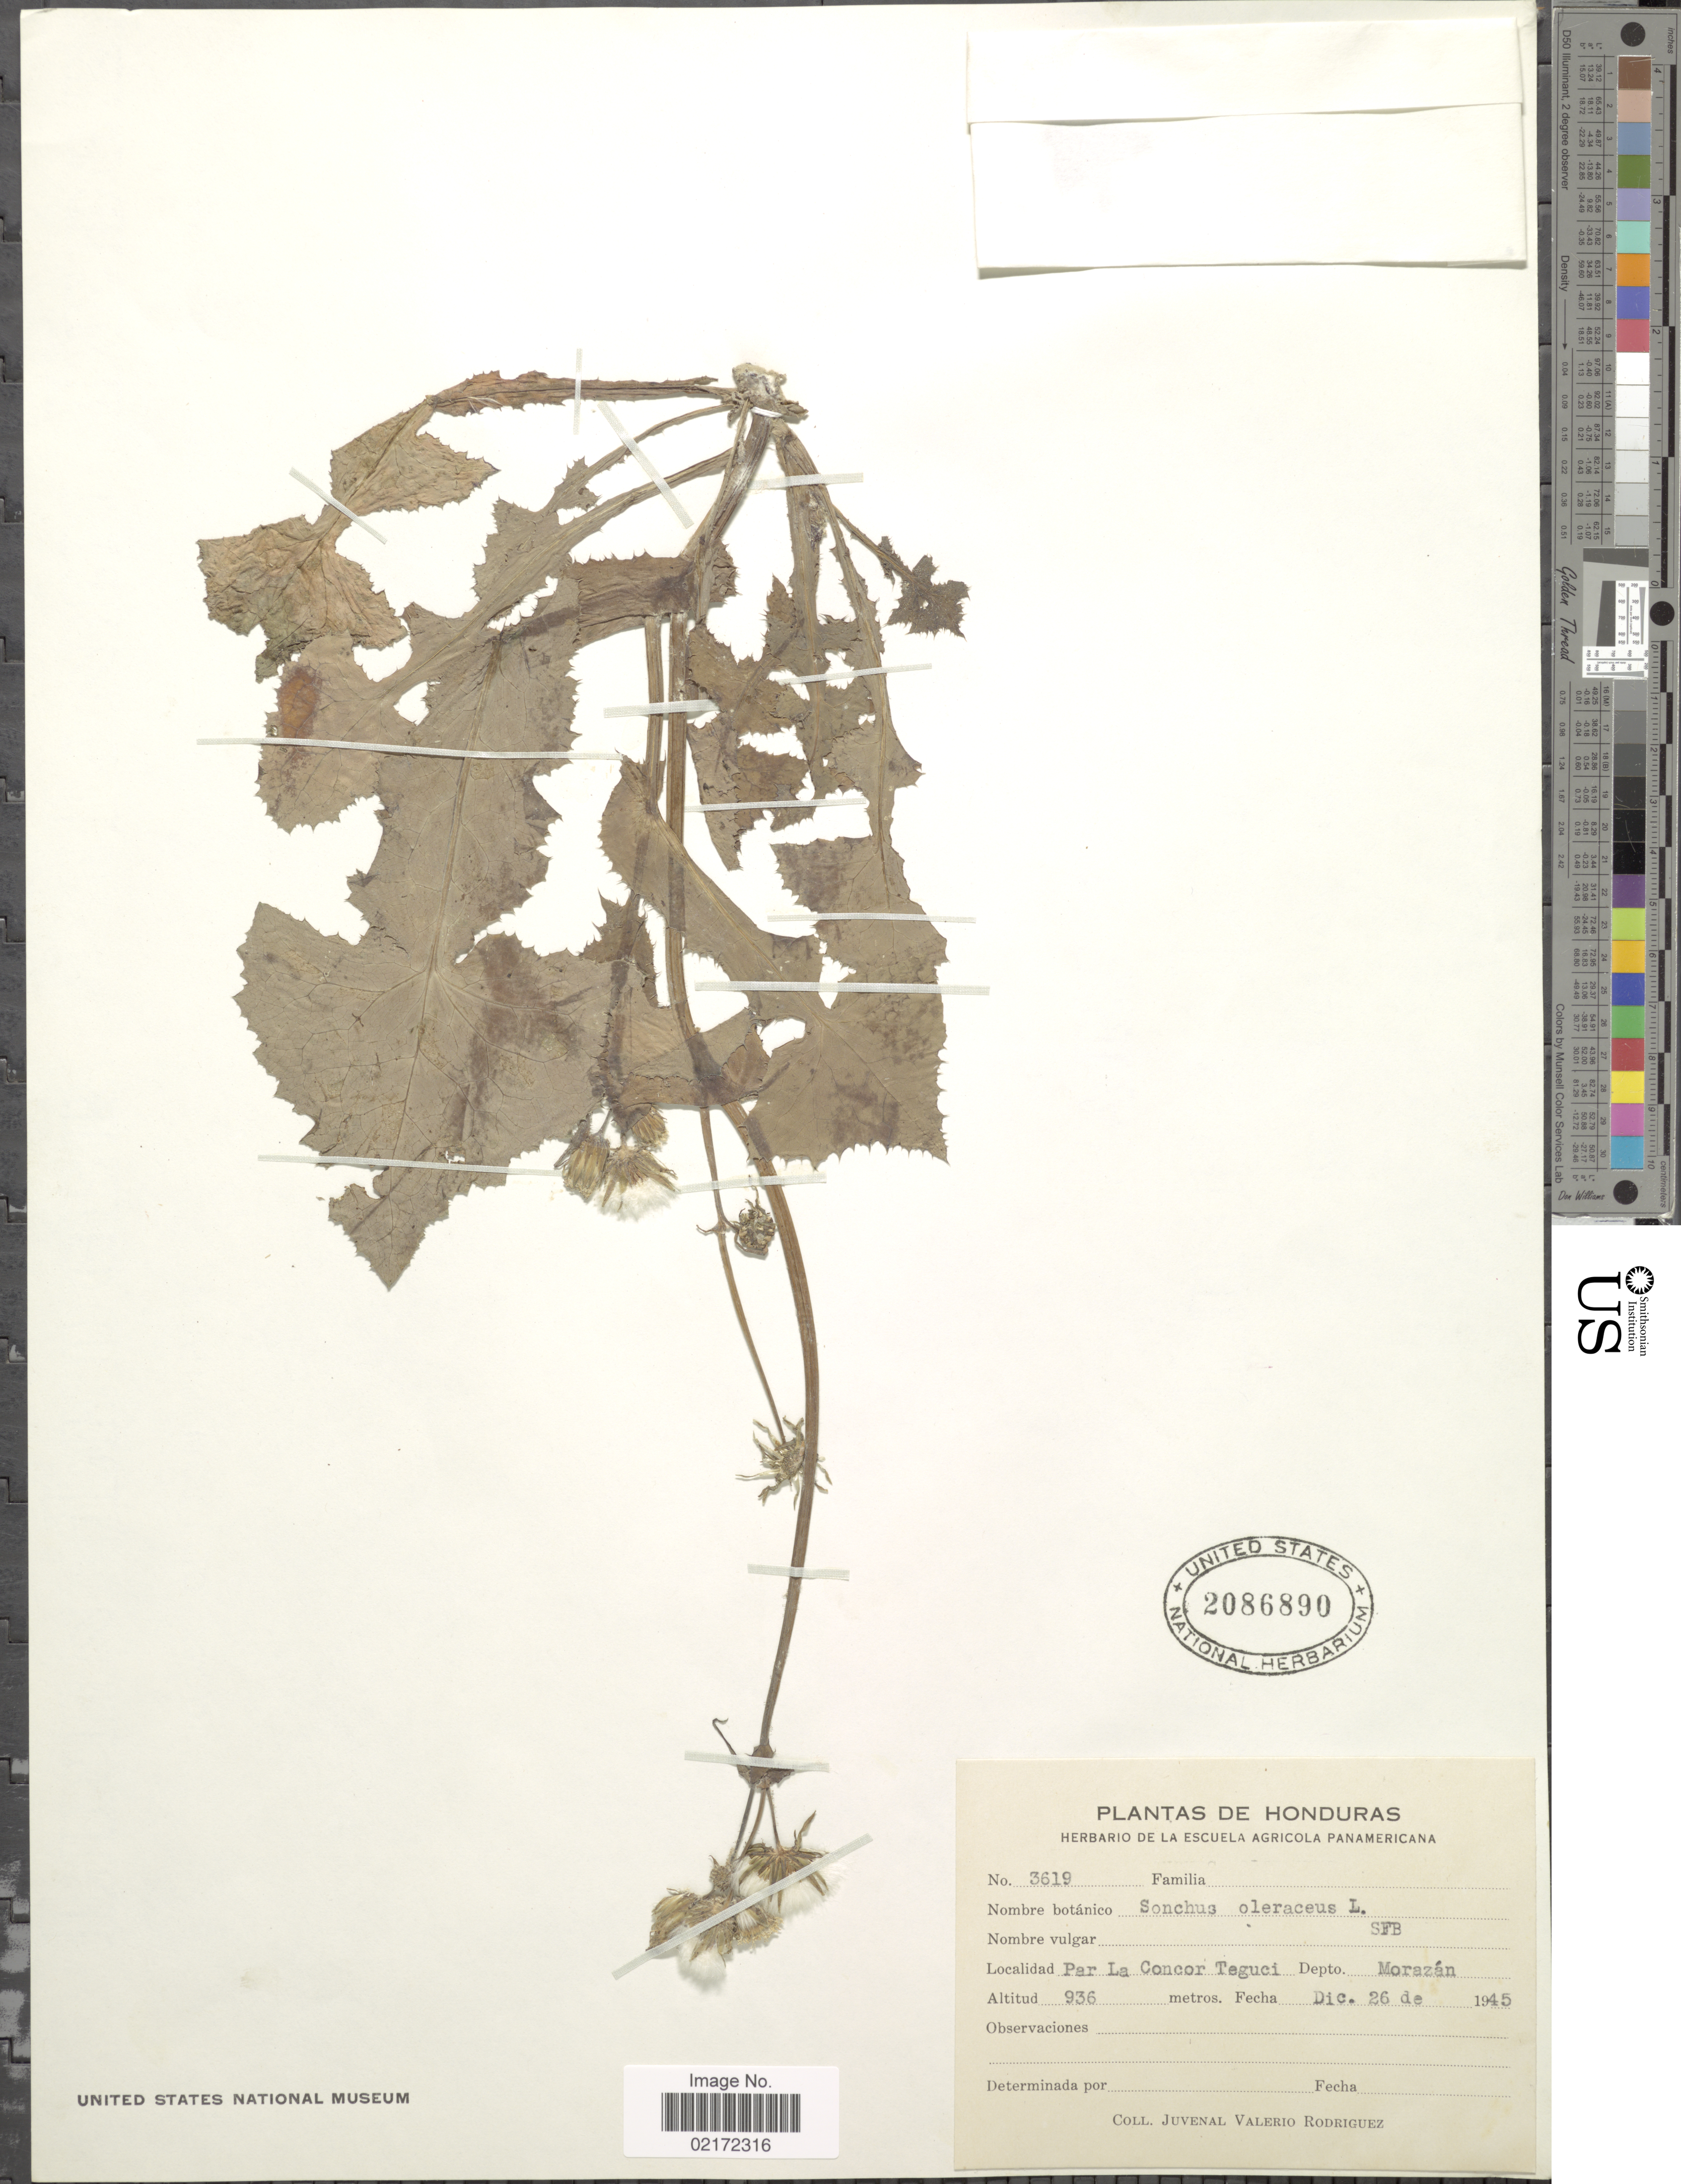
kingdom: Plantae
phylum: Tracheophyta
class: Magnoliopsida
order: Asterales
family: Asteraceae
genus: Sonchus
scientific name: Sonchus oleraceus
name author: L.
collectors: J. Rodriguez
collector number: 3619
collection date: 1945-12-26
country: Honduras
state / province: Fco. Morazán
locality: Par La Concor Teguci. Depto. Morazán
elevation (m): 936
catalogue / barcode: US 2086890